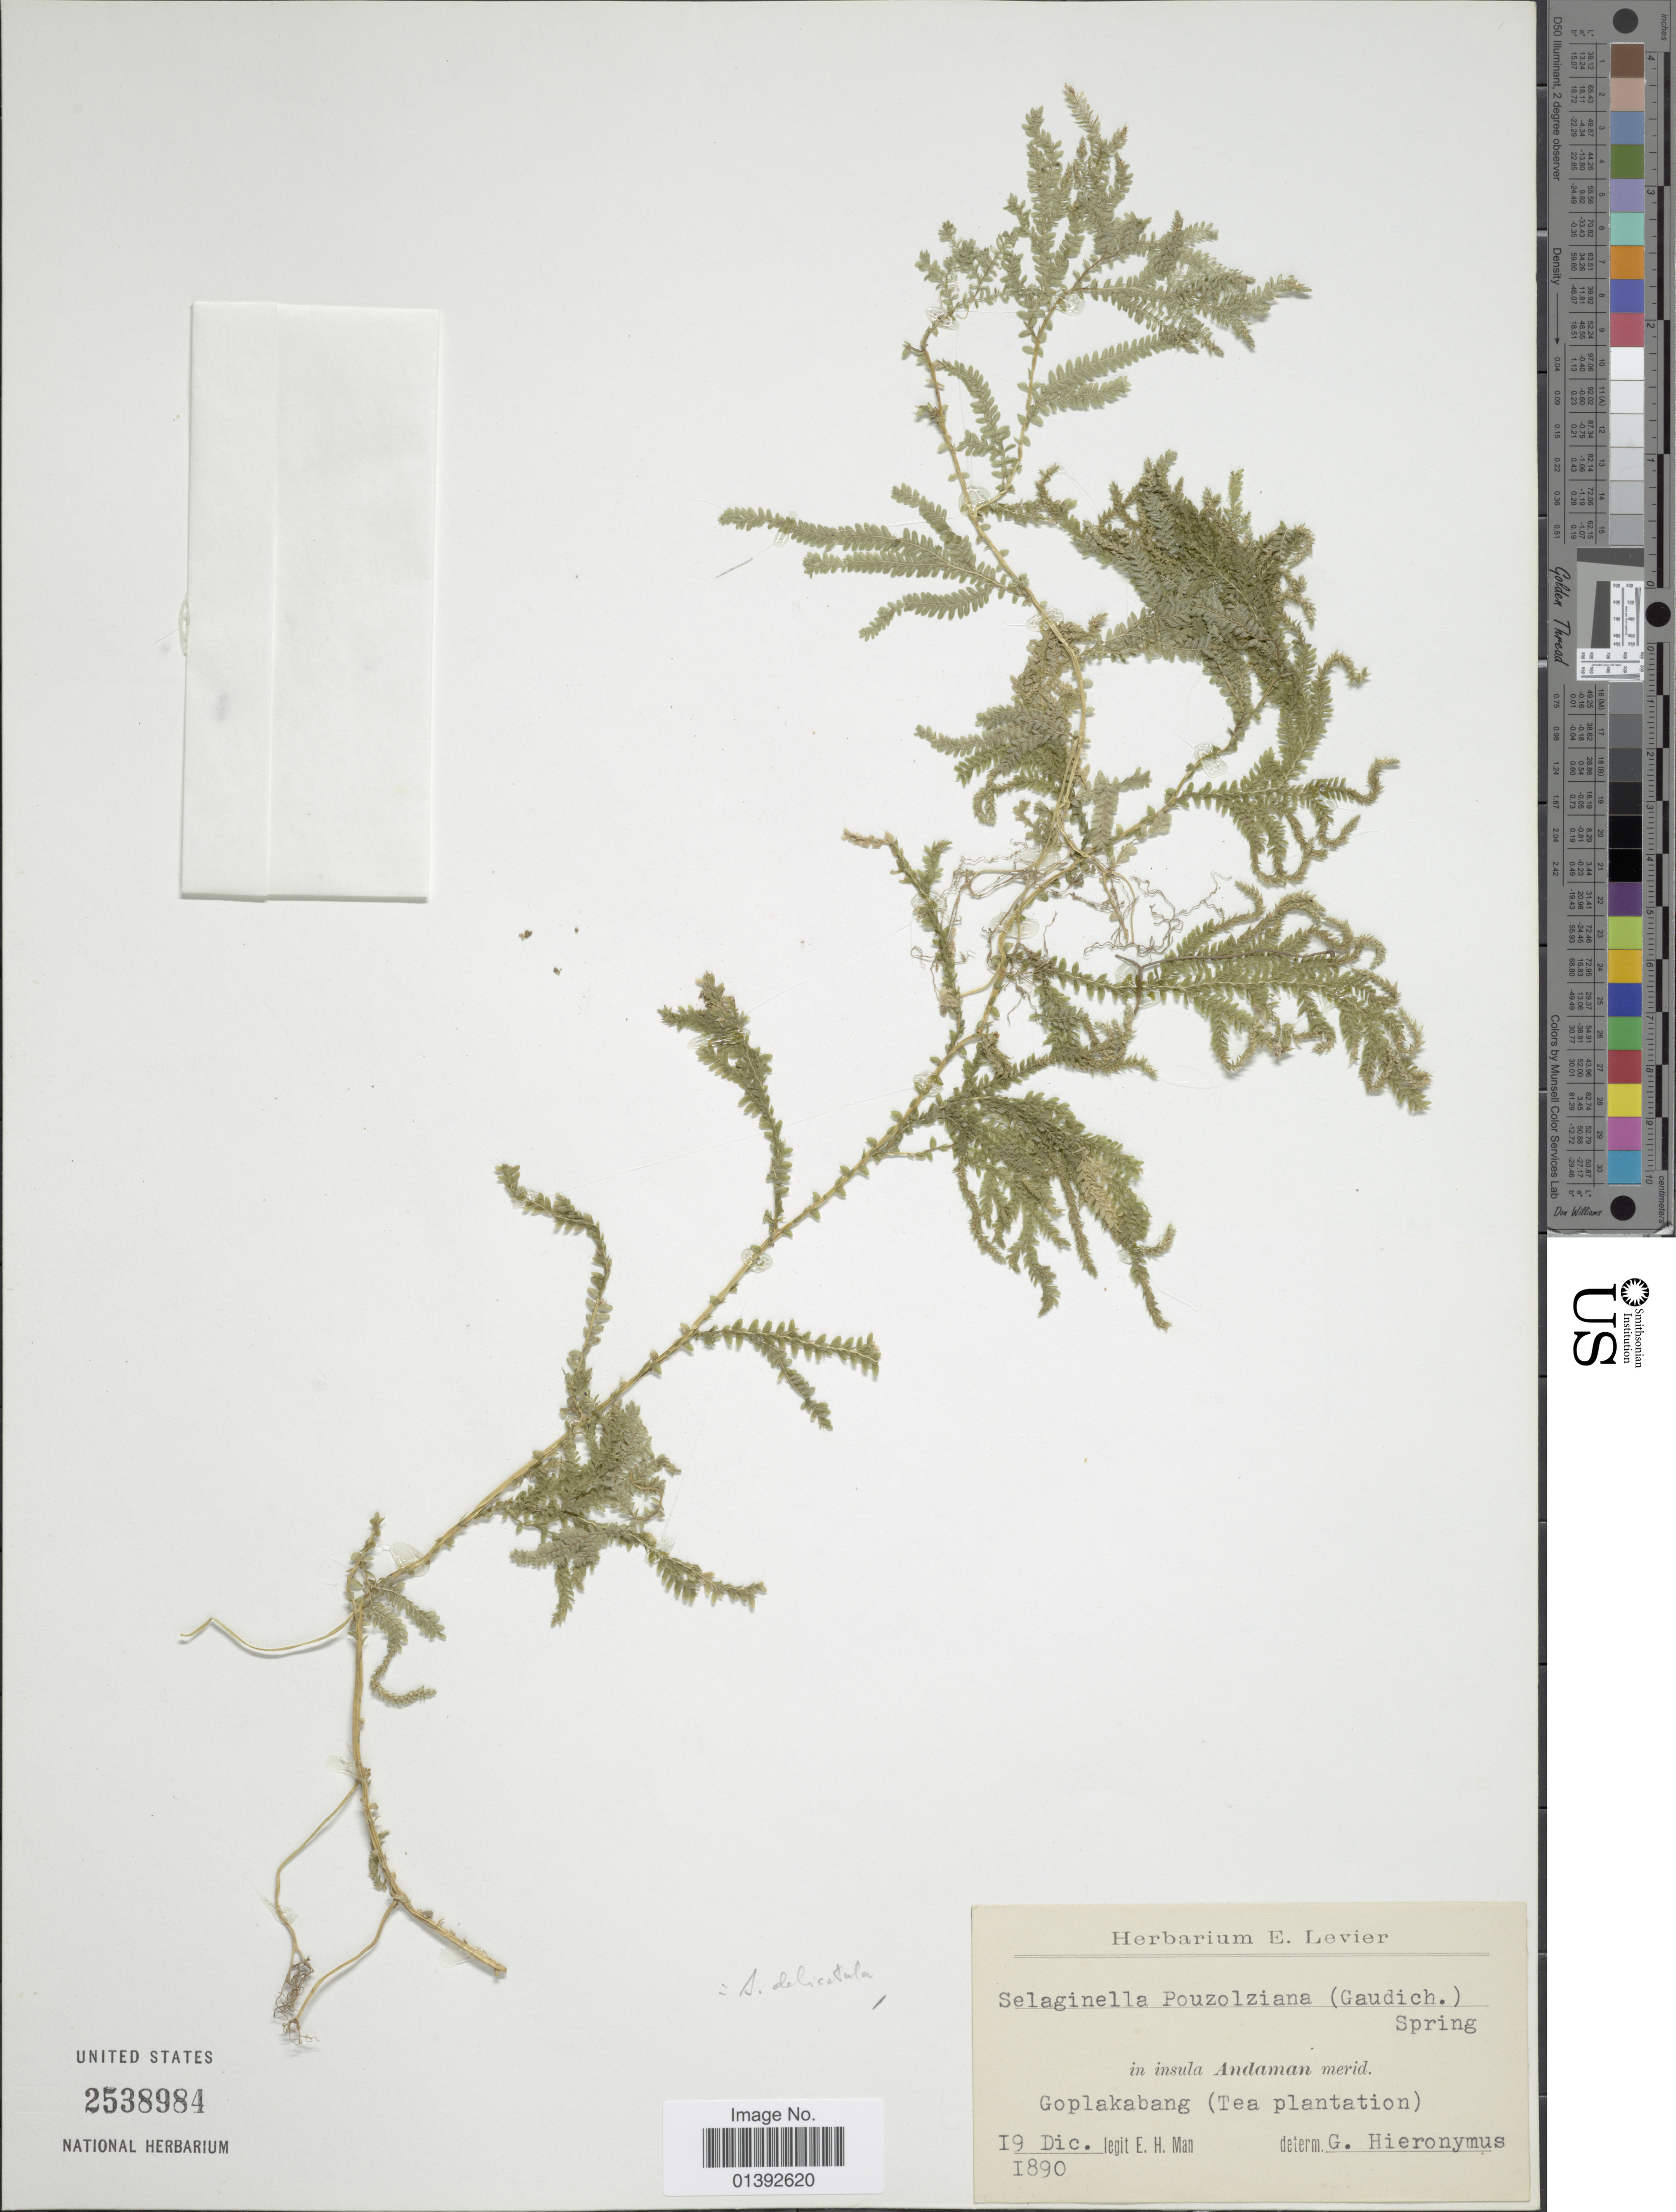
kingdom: Plantae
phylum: Tracheophyta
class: Lycopodiopsida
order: Selaginellales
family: Selaginellaceae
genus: Selaginella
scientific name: Selaginella delicatula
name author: (Desv.) Alston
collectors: E. Man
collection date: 1890-12-19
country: India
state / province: Andaman and Nicobar Islands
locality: In insula Andaman merid. Goplakabang (tea plantation)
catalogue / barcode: US 2538984